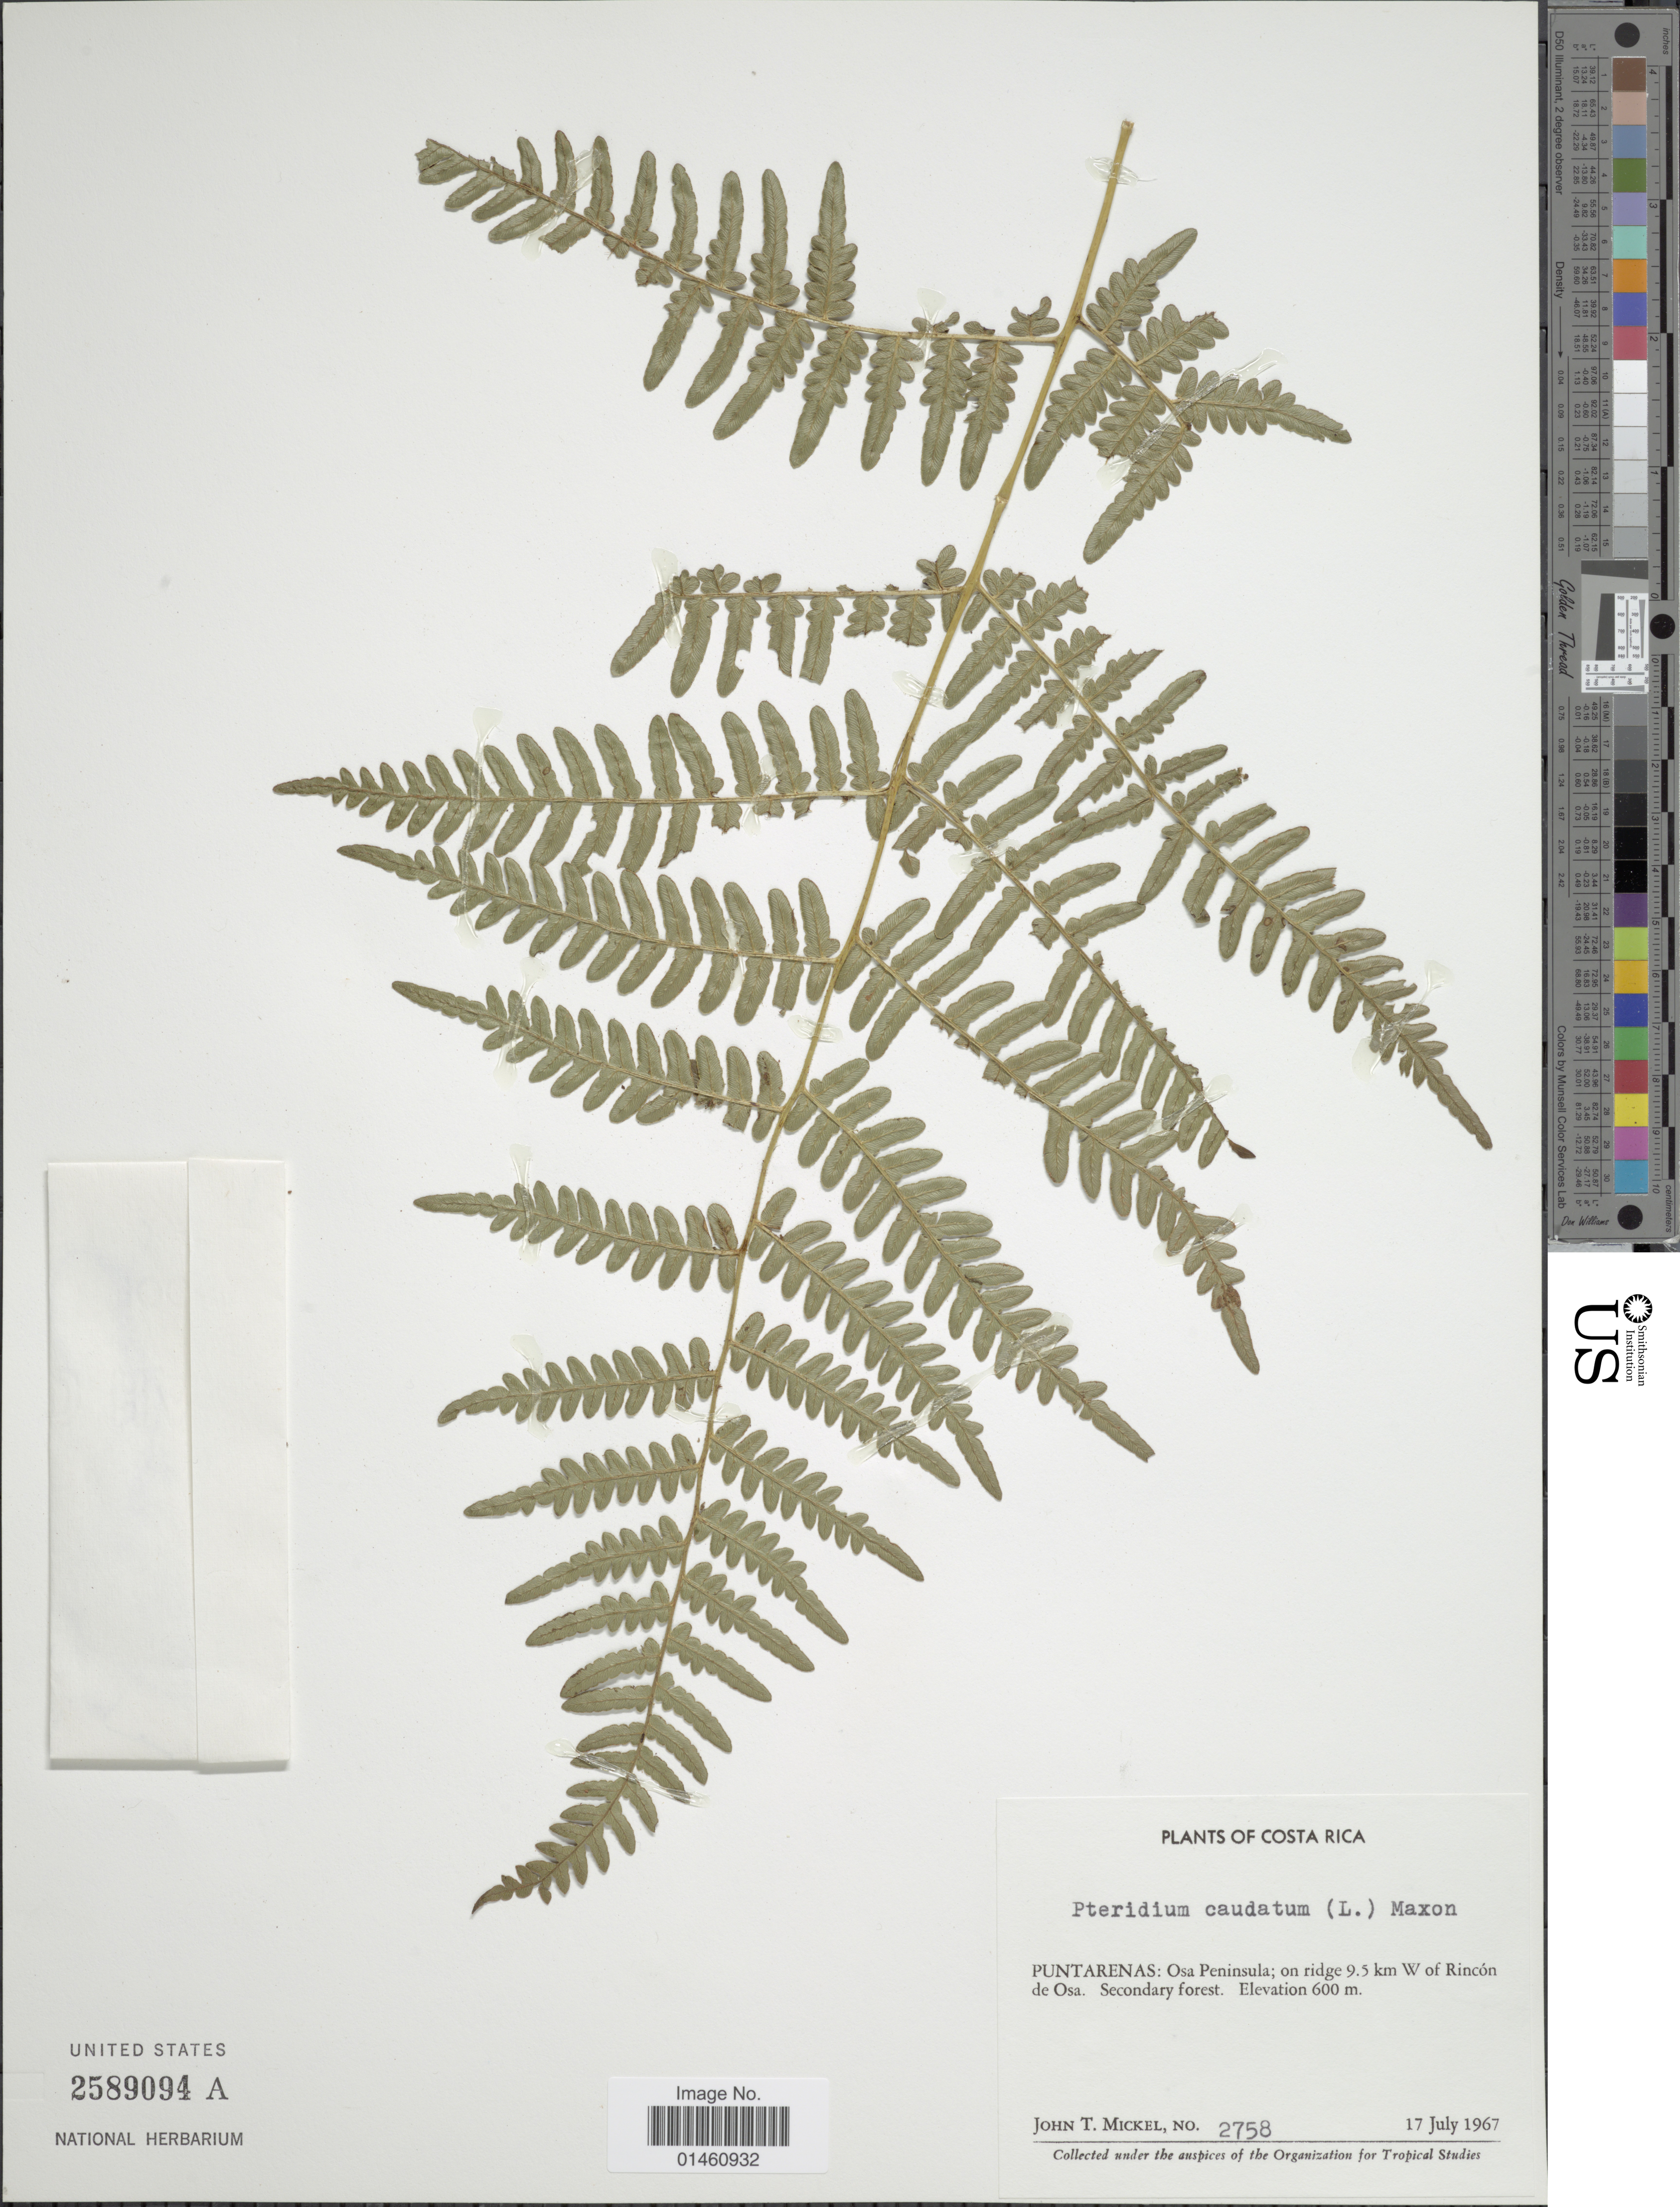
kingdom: Plantae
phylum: Tracheophyta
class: Polypodiopsida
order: Polypodiales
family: Dennstaedtiaceae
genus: Pteridium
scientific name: Pteridium caudatum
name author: (L.) Maxon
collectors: J. T. Mickel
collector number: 2758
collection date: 1967-07-17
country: Costa Rica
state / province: Puntarenas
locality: Osa Peninsula; on ridge 9.5 km W of Rincón de Osa.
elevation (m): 600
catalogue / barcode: US 2589094A